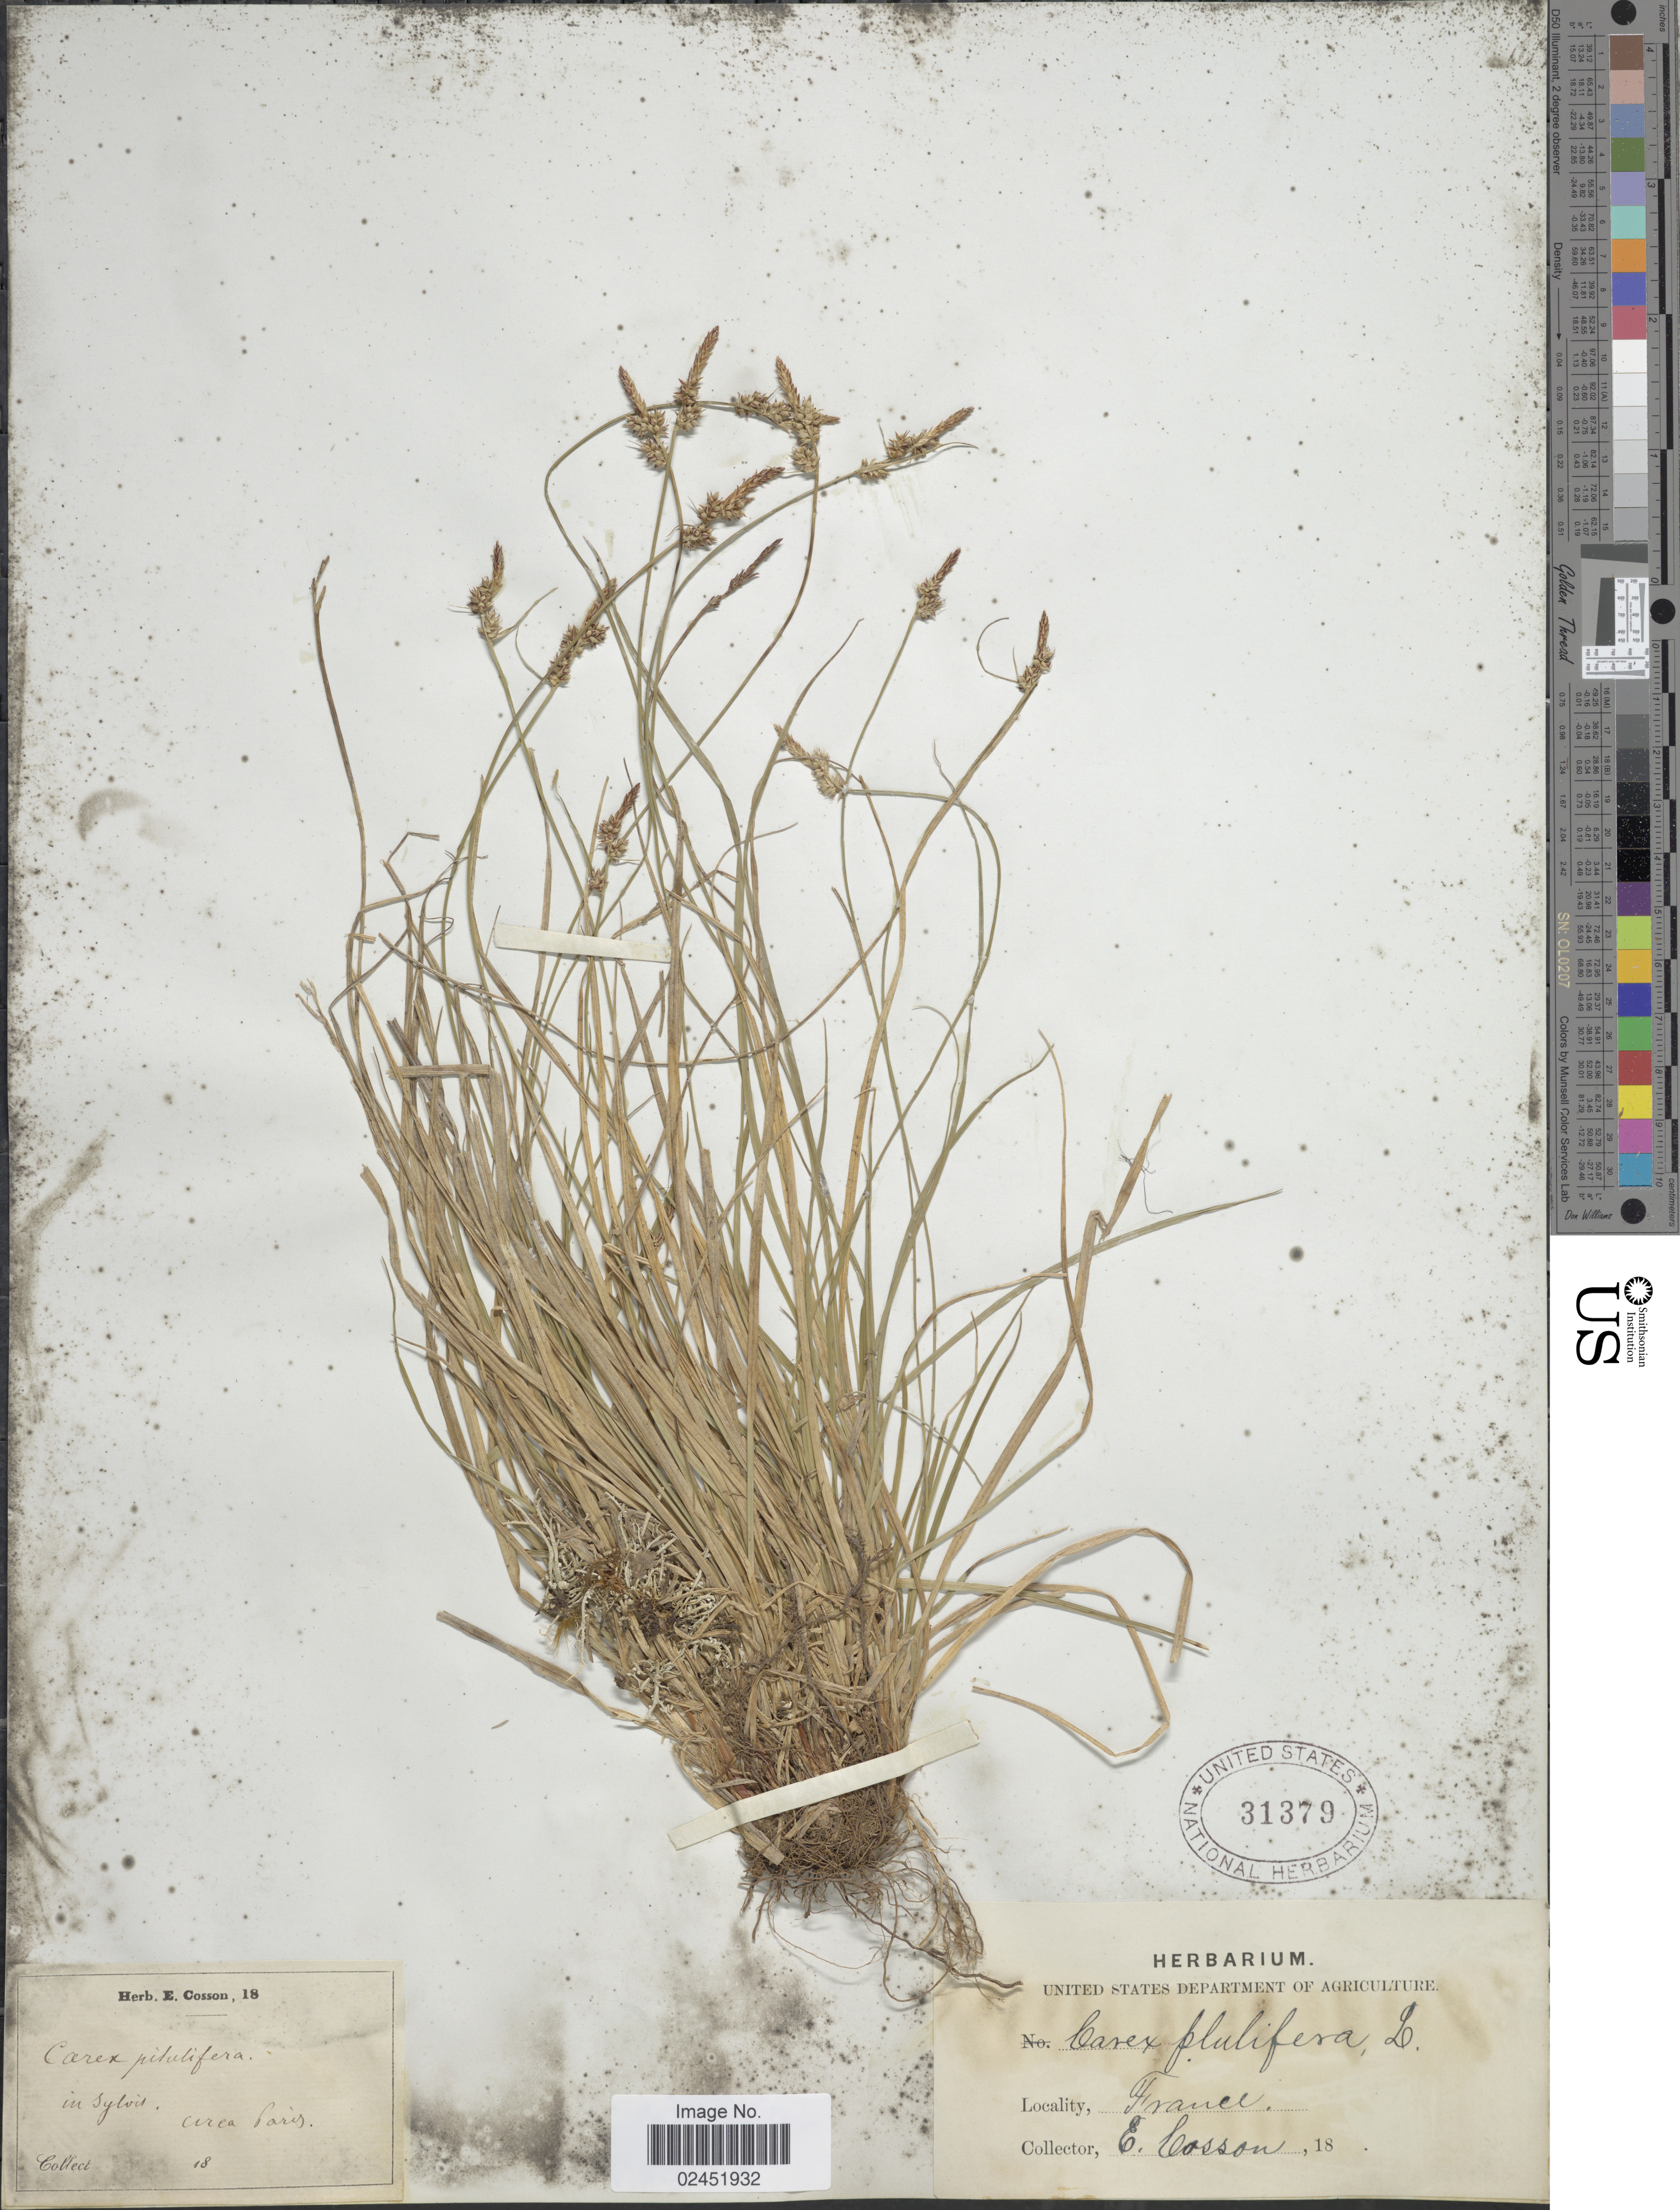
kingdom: Plantae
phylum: Tracheophyta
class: Liliopsida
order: Poales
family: Cyperaceae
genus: Carex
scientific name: Carex pilulifera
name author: L.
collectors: E. Cosson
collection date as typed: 18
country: France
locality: In sylvis, circa Paris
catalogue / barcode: US 31379